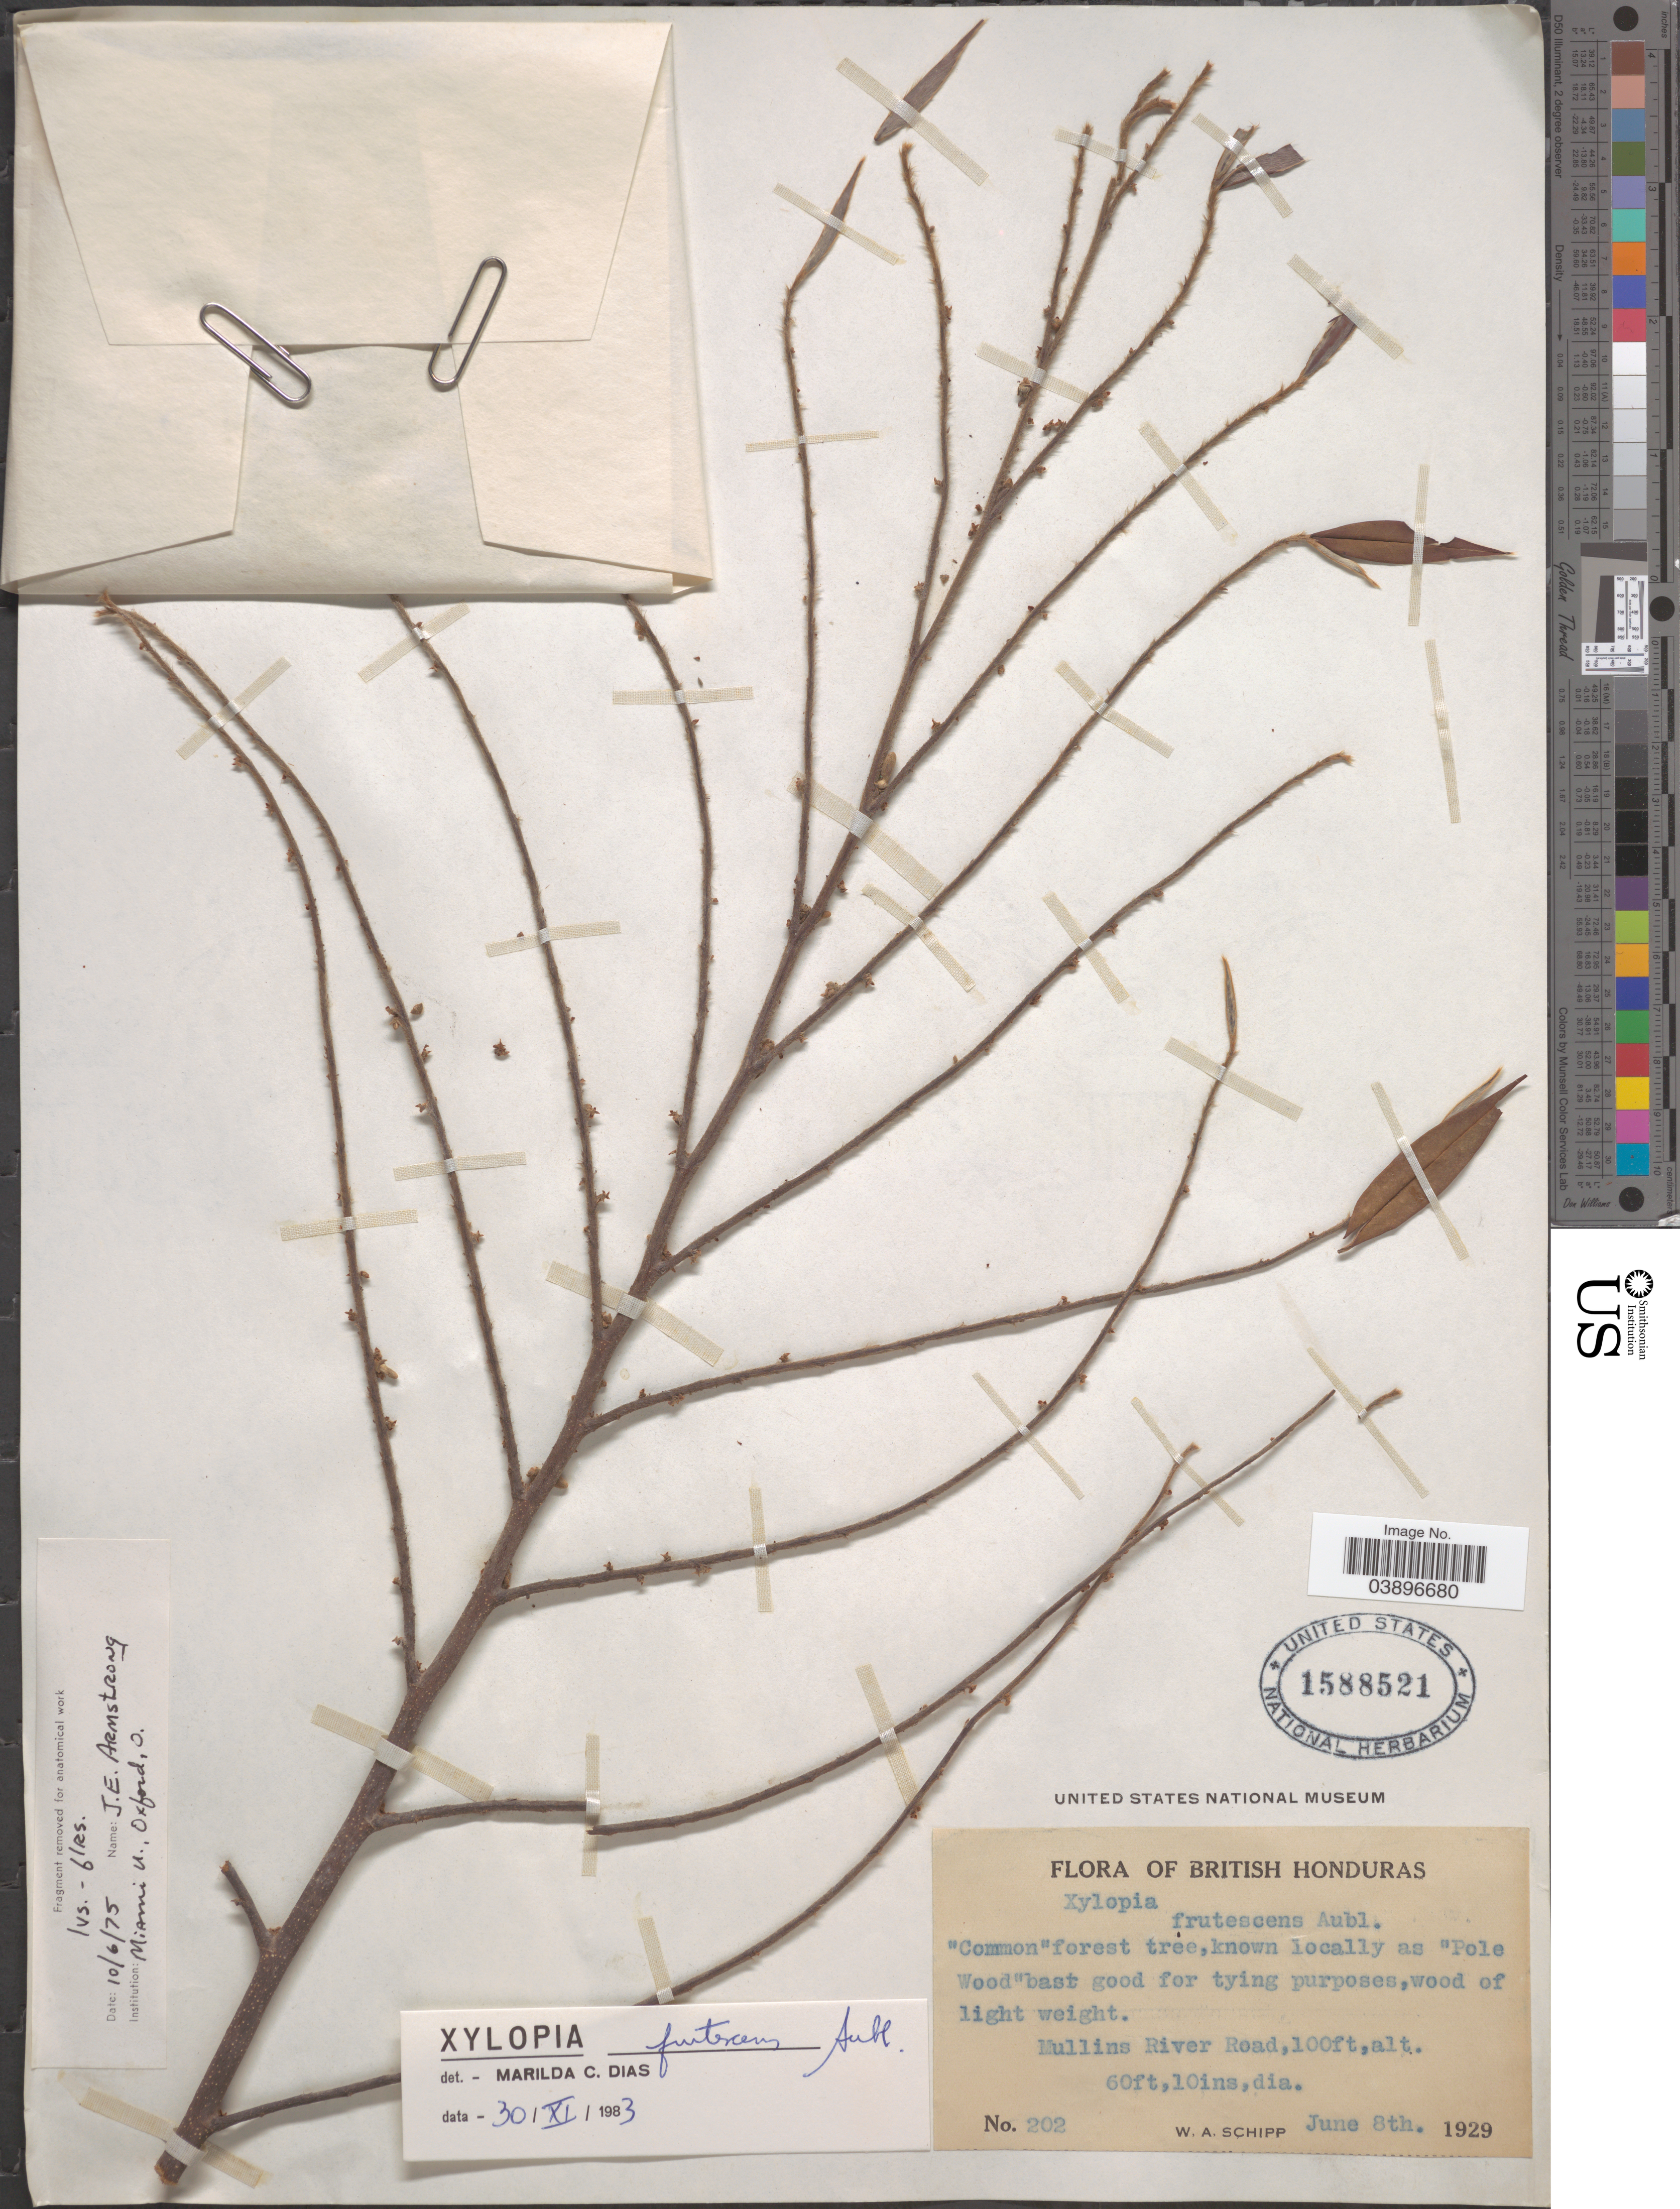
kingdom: Plantae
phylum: Tracheophyta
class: Magnoliopsida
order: Magnoliales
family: Annonaceae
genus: Xylopia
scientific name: Xylopia frutescens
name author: Aubl.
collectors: W. Schipp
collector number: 202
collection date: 1929-06-08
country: Belize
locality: British Honduras. Mullins River Road.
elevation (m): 30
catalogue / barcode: US 1588521